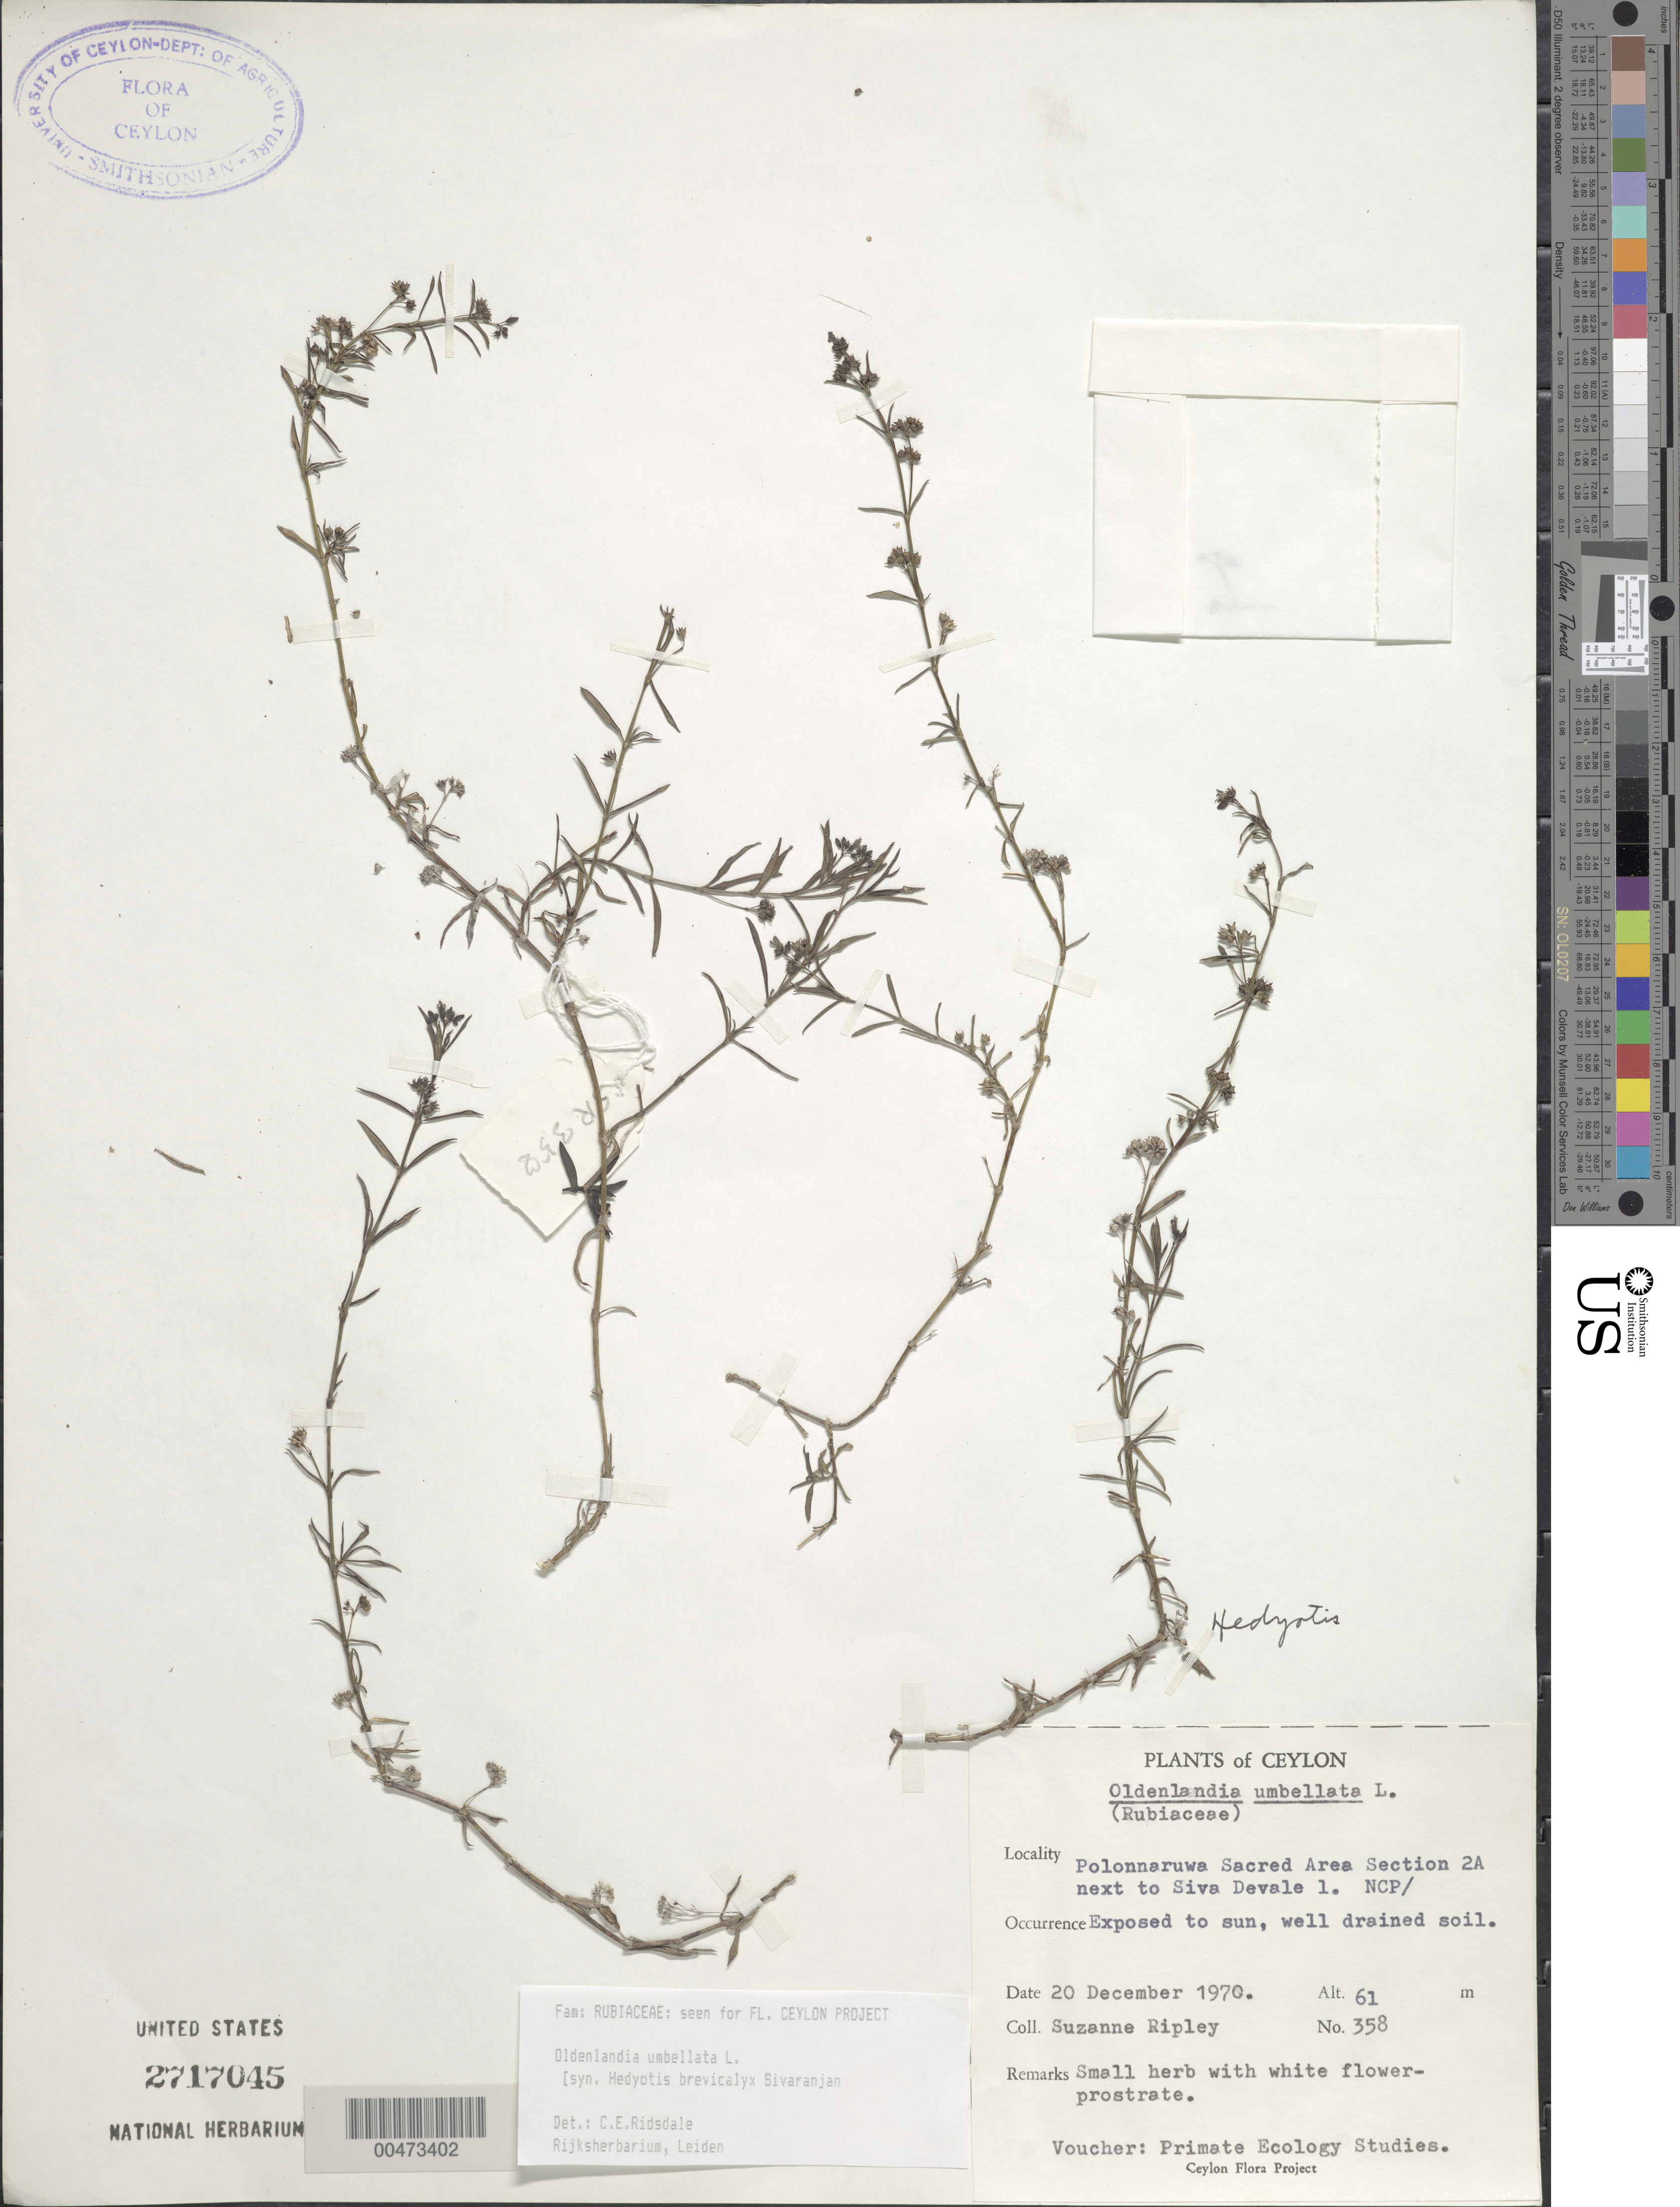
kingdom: Plantae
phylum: Tracheophyta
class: Magnoliopsida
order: Gentianales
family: Rubiaceae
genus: Oldenlandia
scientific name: Oldenlandia umbellata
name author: L.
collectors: S. Ripley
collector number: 358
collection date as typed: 20 Dec 1970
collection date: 1970-12-20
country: Sri Lanka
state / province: North Central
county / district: Polonnaruwa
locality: Polonnaruwa Sacred Area Section 2A next to Siva Devale 1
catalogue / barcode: US 2717045